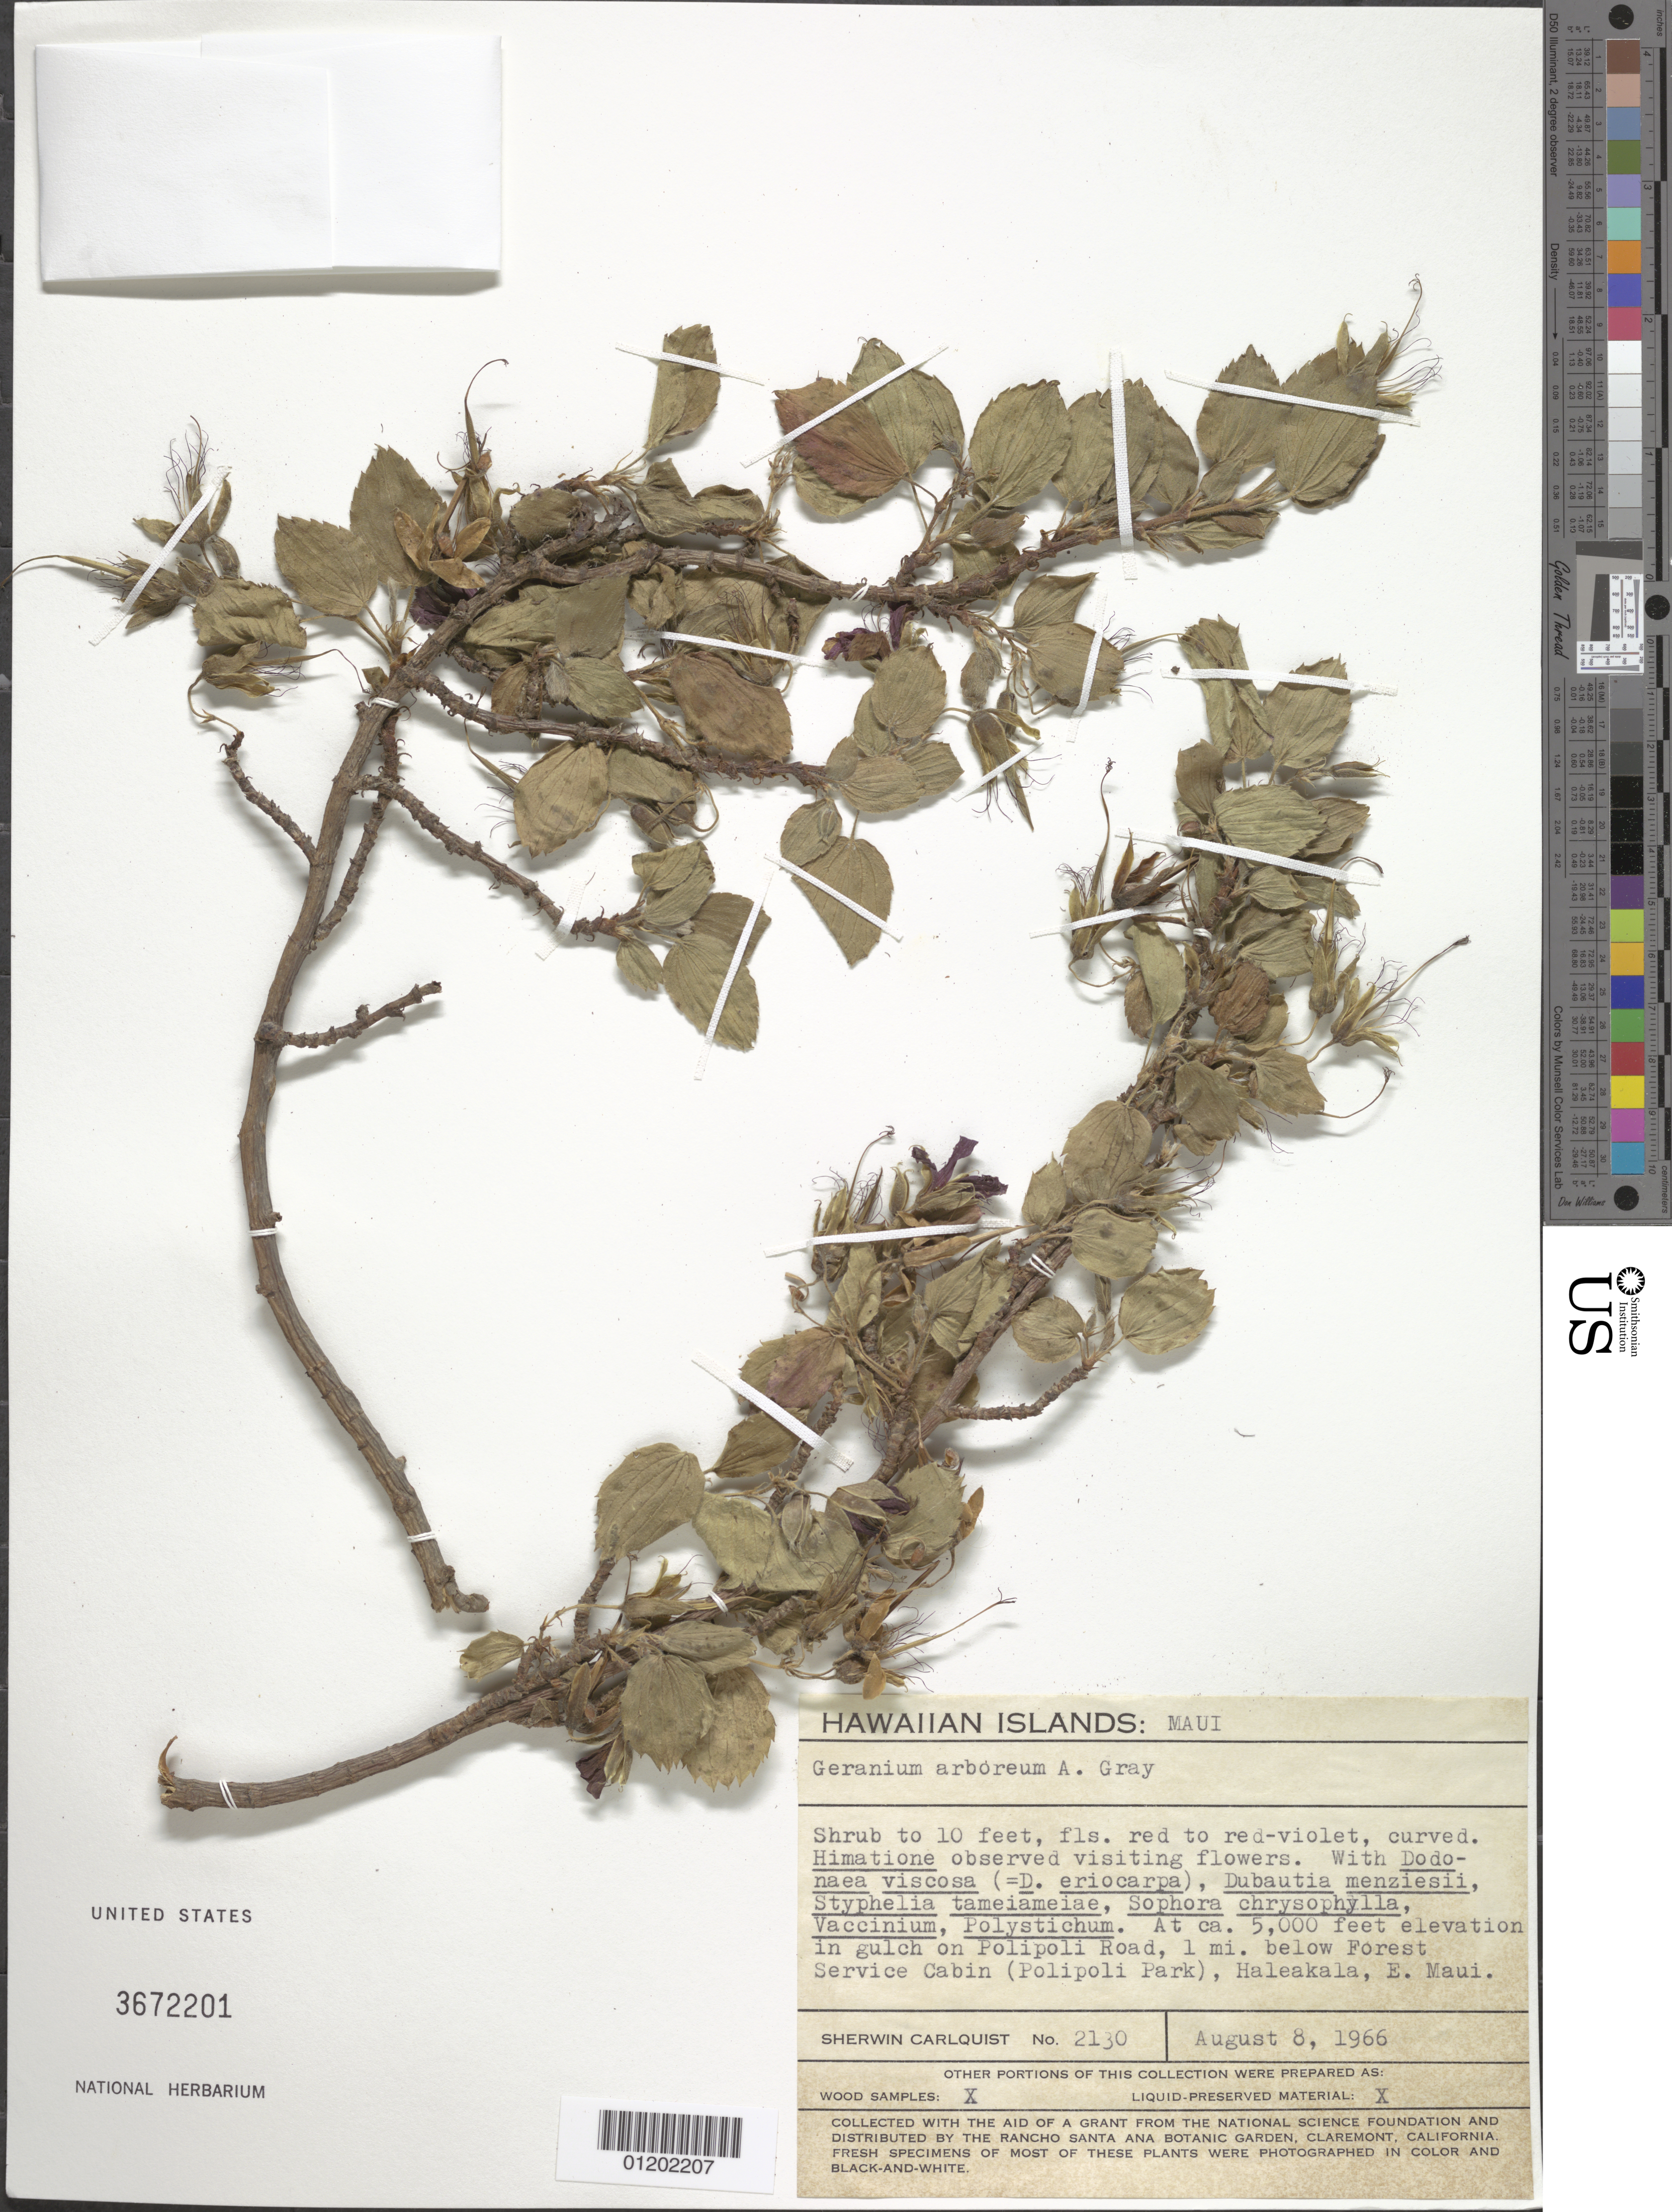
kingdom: Plantae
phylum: Tracheophyta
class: Magnoliopsida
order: Geraniales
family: Geraniaceae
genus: Geranium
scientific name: Geranium arboreum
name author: A. Gray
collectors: S. Carlquist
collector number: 2130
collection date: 1966-08-08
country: United States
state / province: Hawaii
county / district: Maui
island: Maui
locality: E. Maui, in gulch on Polipoli Road, 1 mi. below Forest Service Cabin (Polipoli Park), Haleakala.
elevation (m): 1524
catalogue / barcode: US 3672201